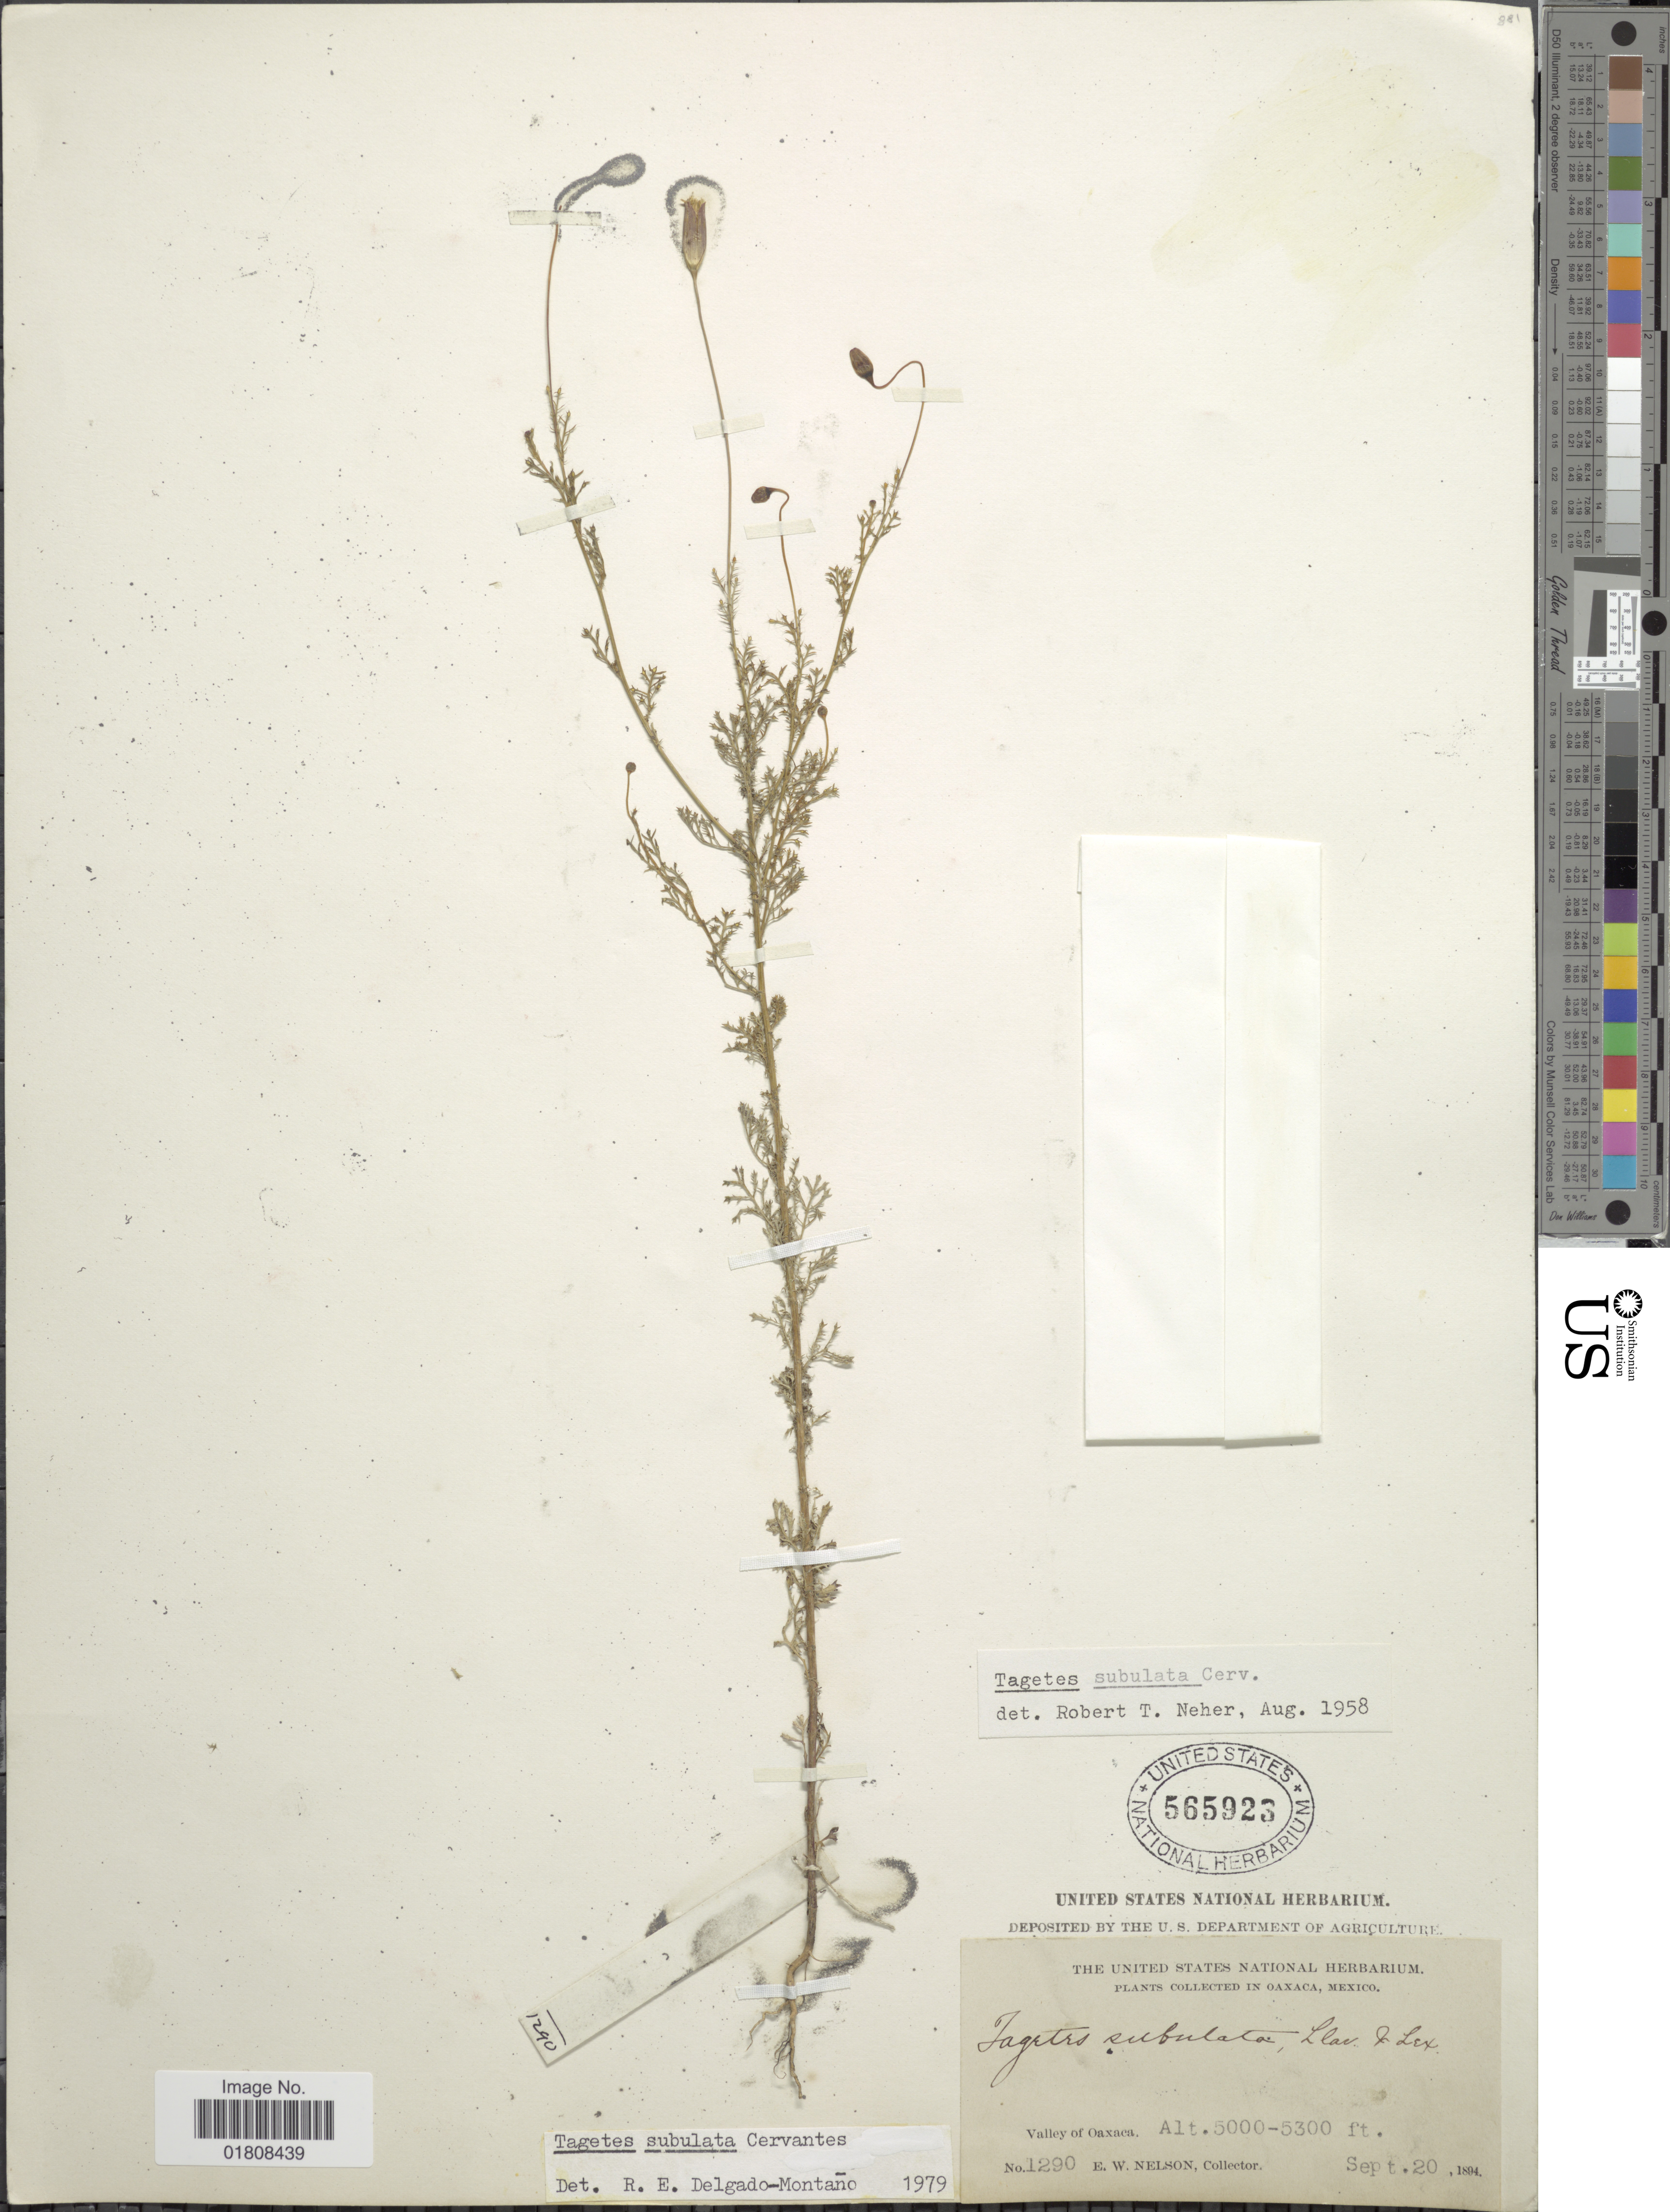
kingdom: Plantae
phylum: Tracheophyta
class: Magnoliopsida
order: Asterales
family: Asteraceae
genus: Tagetes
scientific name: Tagetes subulata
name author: Cerv.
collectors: E. W. Nelson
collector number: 1290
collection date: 1894-09-20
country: Mexico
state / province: Oaxaca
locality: Valley of Oaxaca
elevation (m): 1524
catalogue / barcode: US 565923